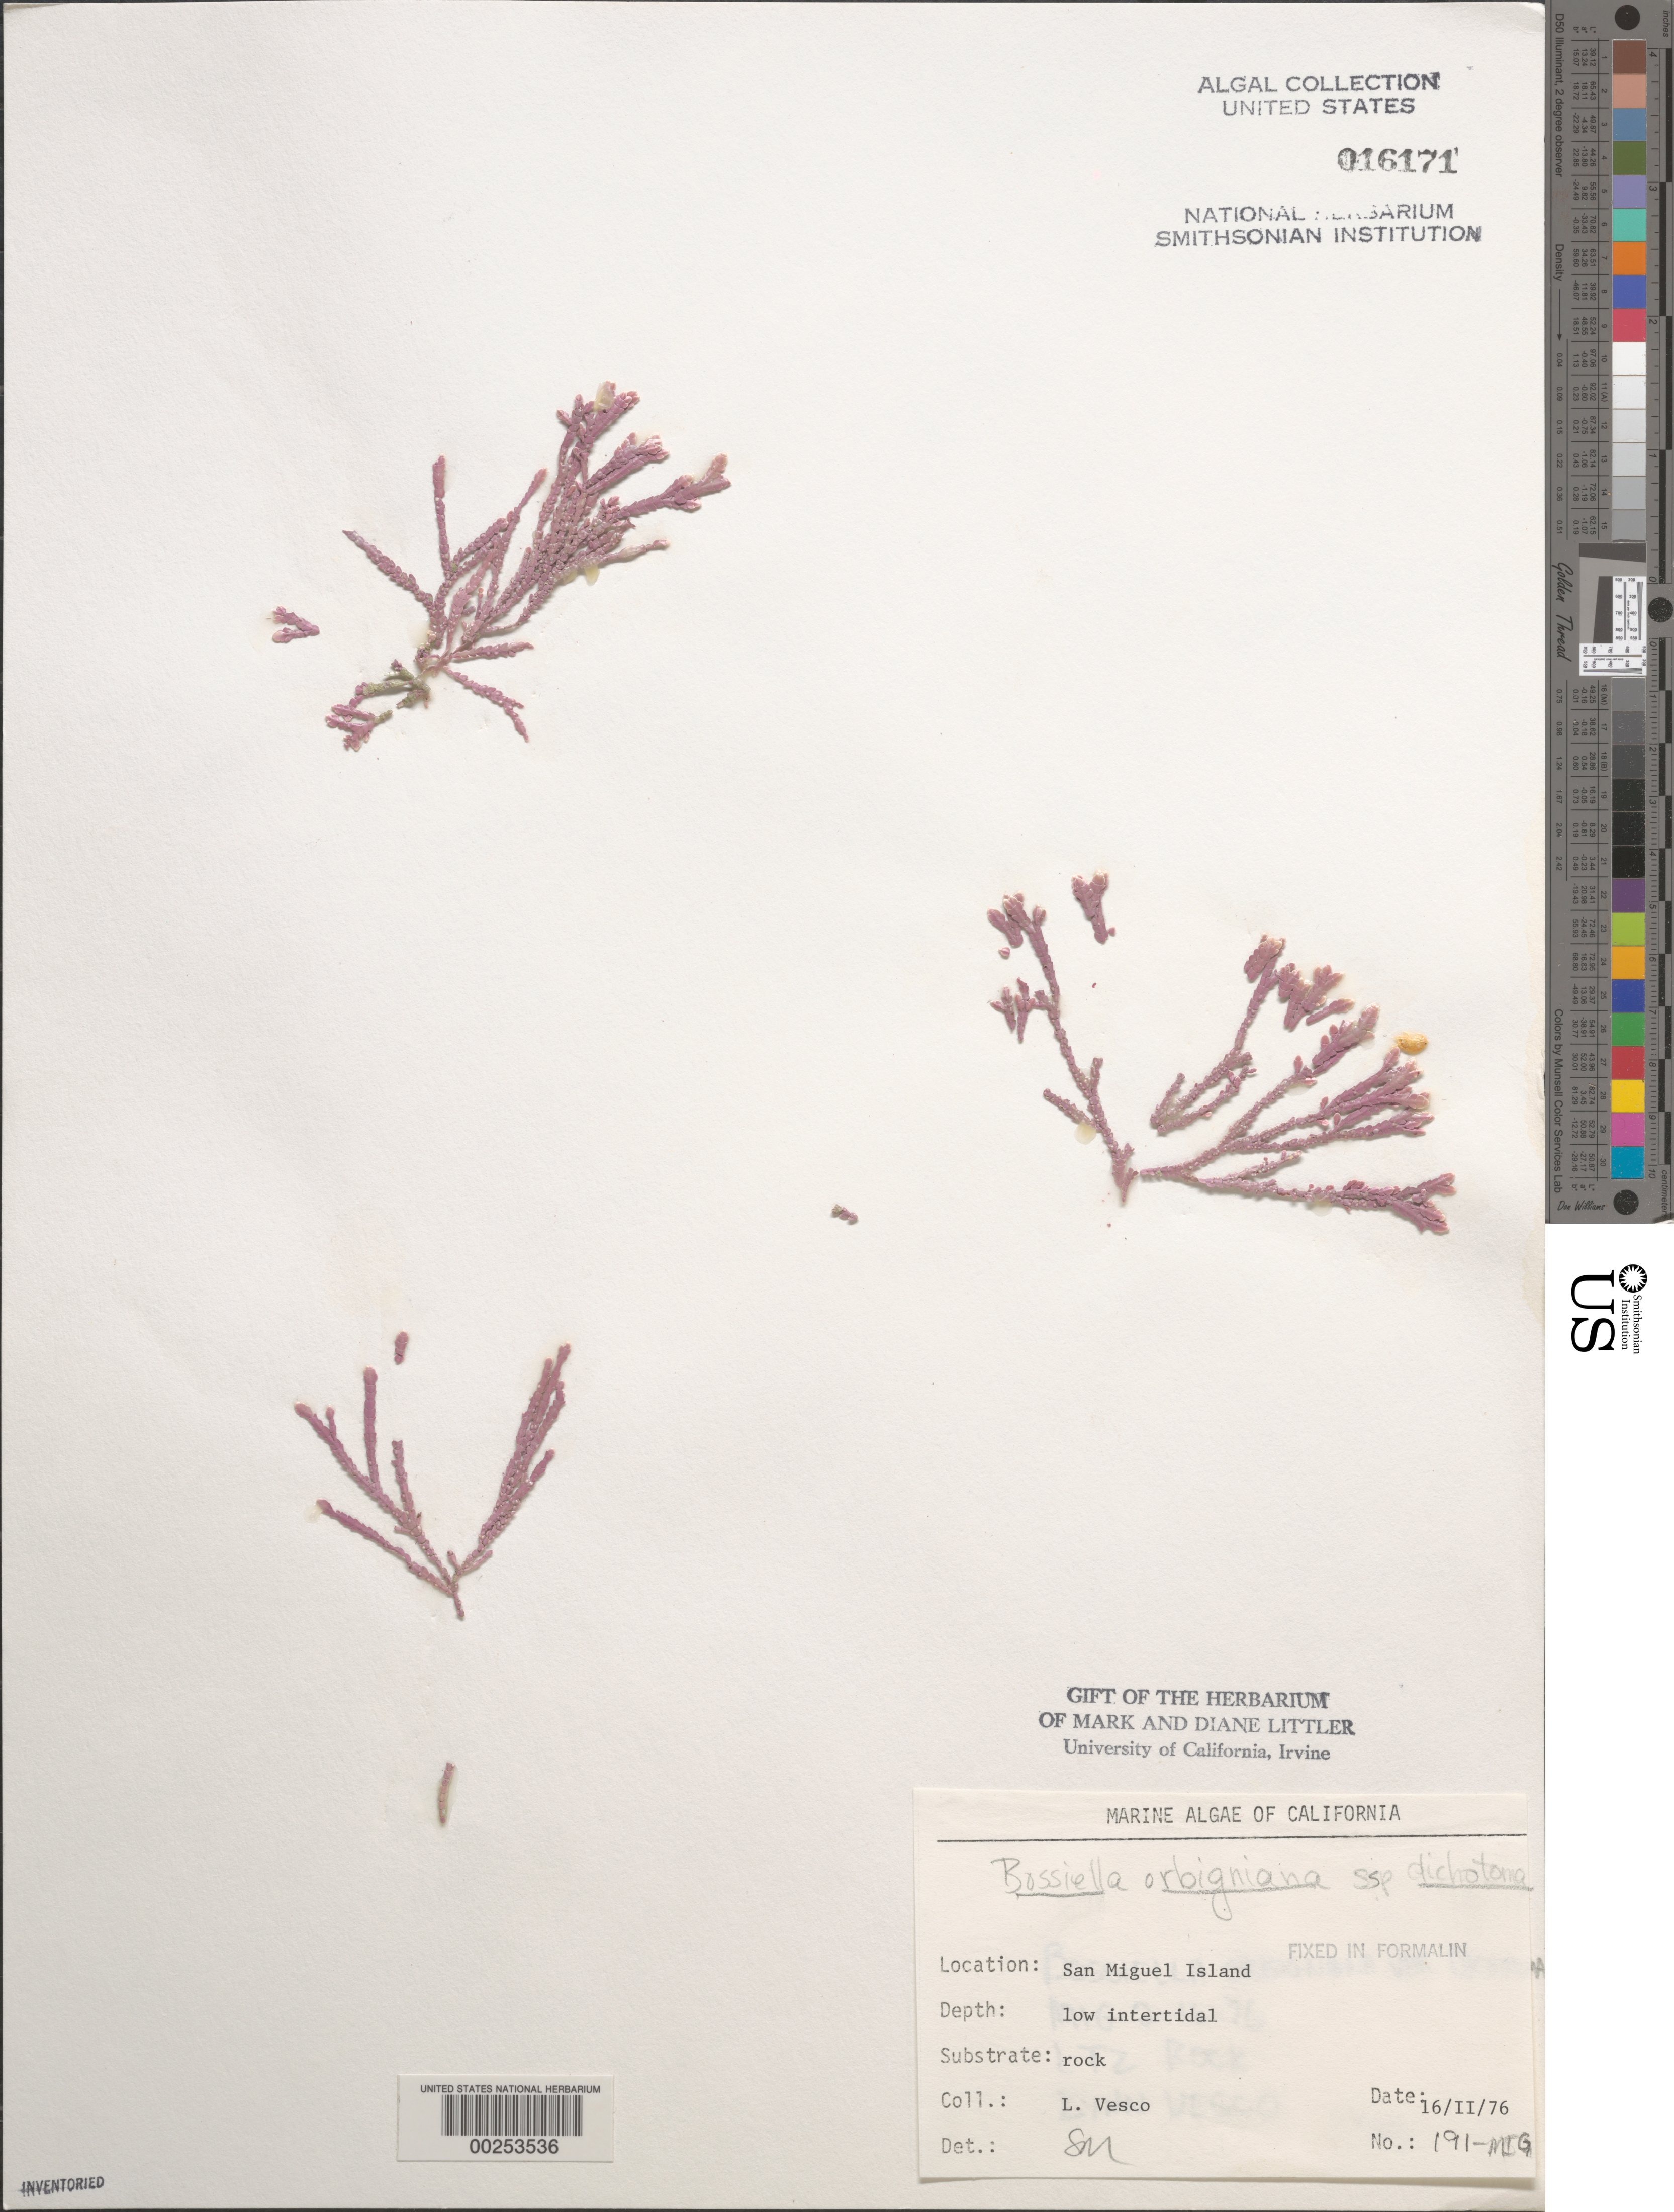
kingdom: Plantae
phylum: Rhodophyta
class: Florideophyceae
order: Corallinales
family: Corallinaceae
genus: Bossiella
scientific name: Bossiella orbigniana subsp. dichotoma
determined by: Murray, S. N.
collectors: L. Vesco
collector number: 191-mig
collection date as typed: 16 Feb 1976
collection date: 1976-02-16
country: United States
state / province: California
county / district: Santa Barbara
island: San Miguel Island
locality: Cuyler Harbor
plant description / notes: BLM-SOCALBIGHT Rocky Intertidal Survey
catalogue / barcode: US 16171